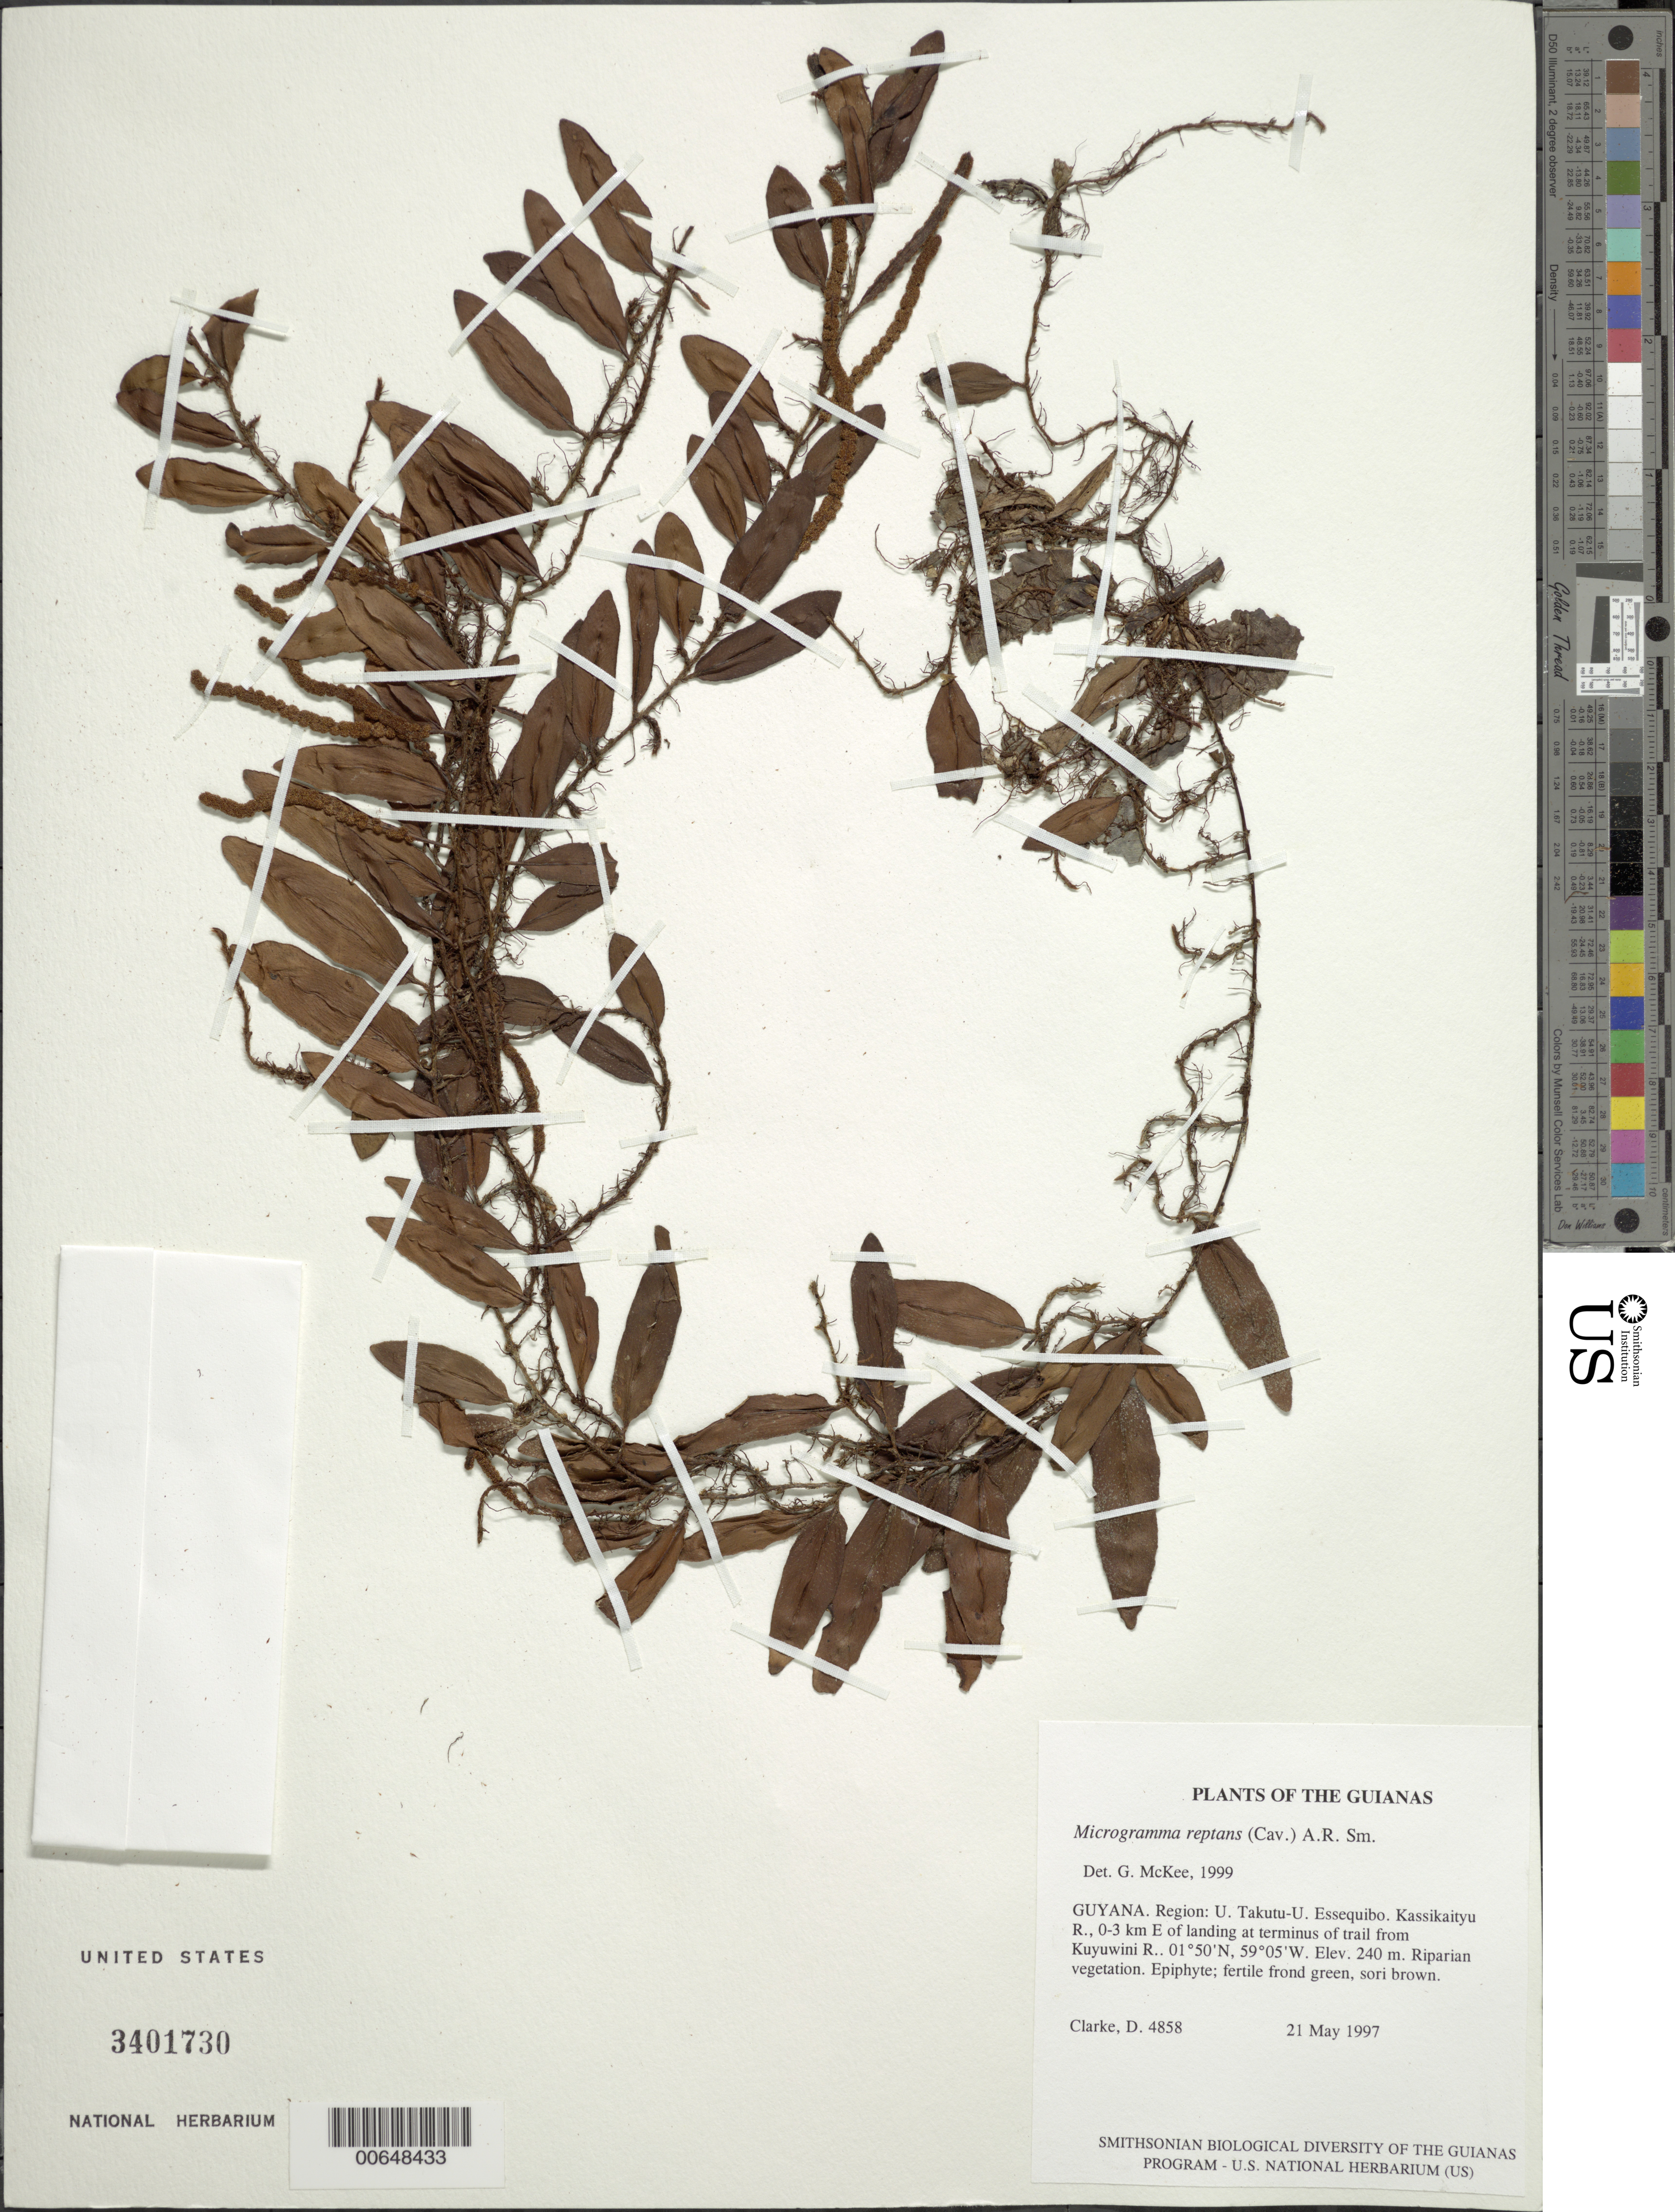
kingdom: Plantae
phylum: Tracheophyta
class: Polypodiopsida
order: Polypodiales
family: Polypodiaceae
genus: Microgramma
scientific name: Microgramma reptans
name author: (Cav.) A.R. Sm.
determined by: McKee, G. S., (US), NMNH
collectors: H. D. Clarke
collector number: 4858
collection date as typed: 21 May 1997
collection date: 1997-05-21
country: Guyana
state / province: U. Takutu-U. Essequibo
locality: Kassikaityu R., 0-3 km E of landing at terminus of trail from Kuyuwini R.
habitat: Riparian vegetation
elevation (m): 240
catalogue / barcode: US 3401730